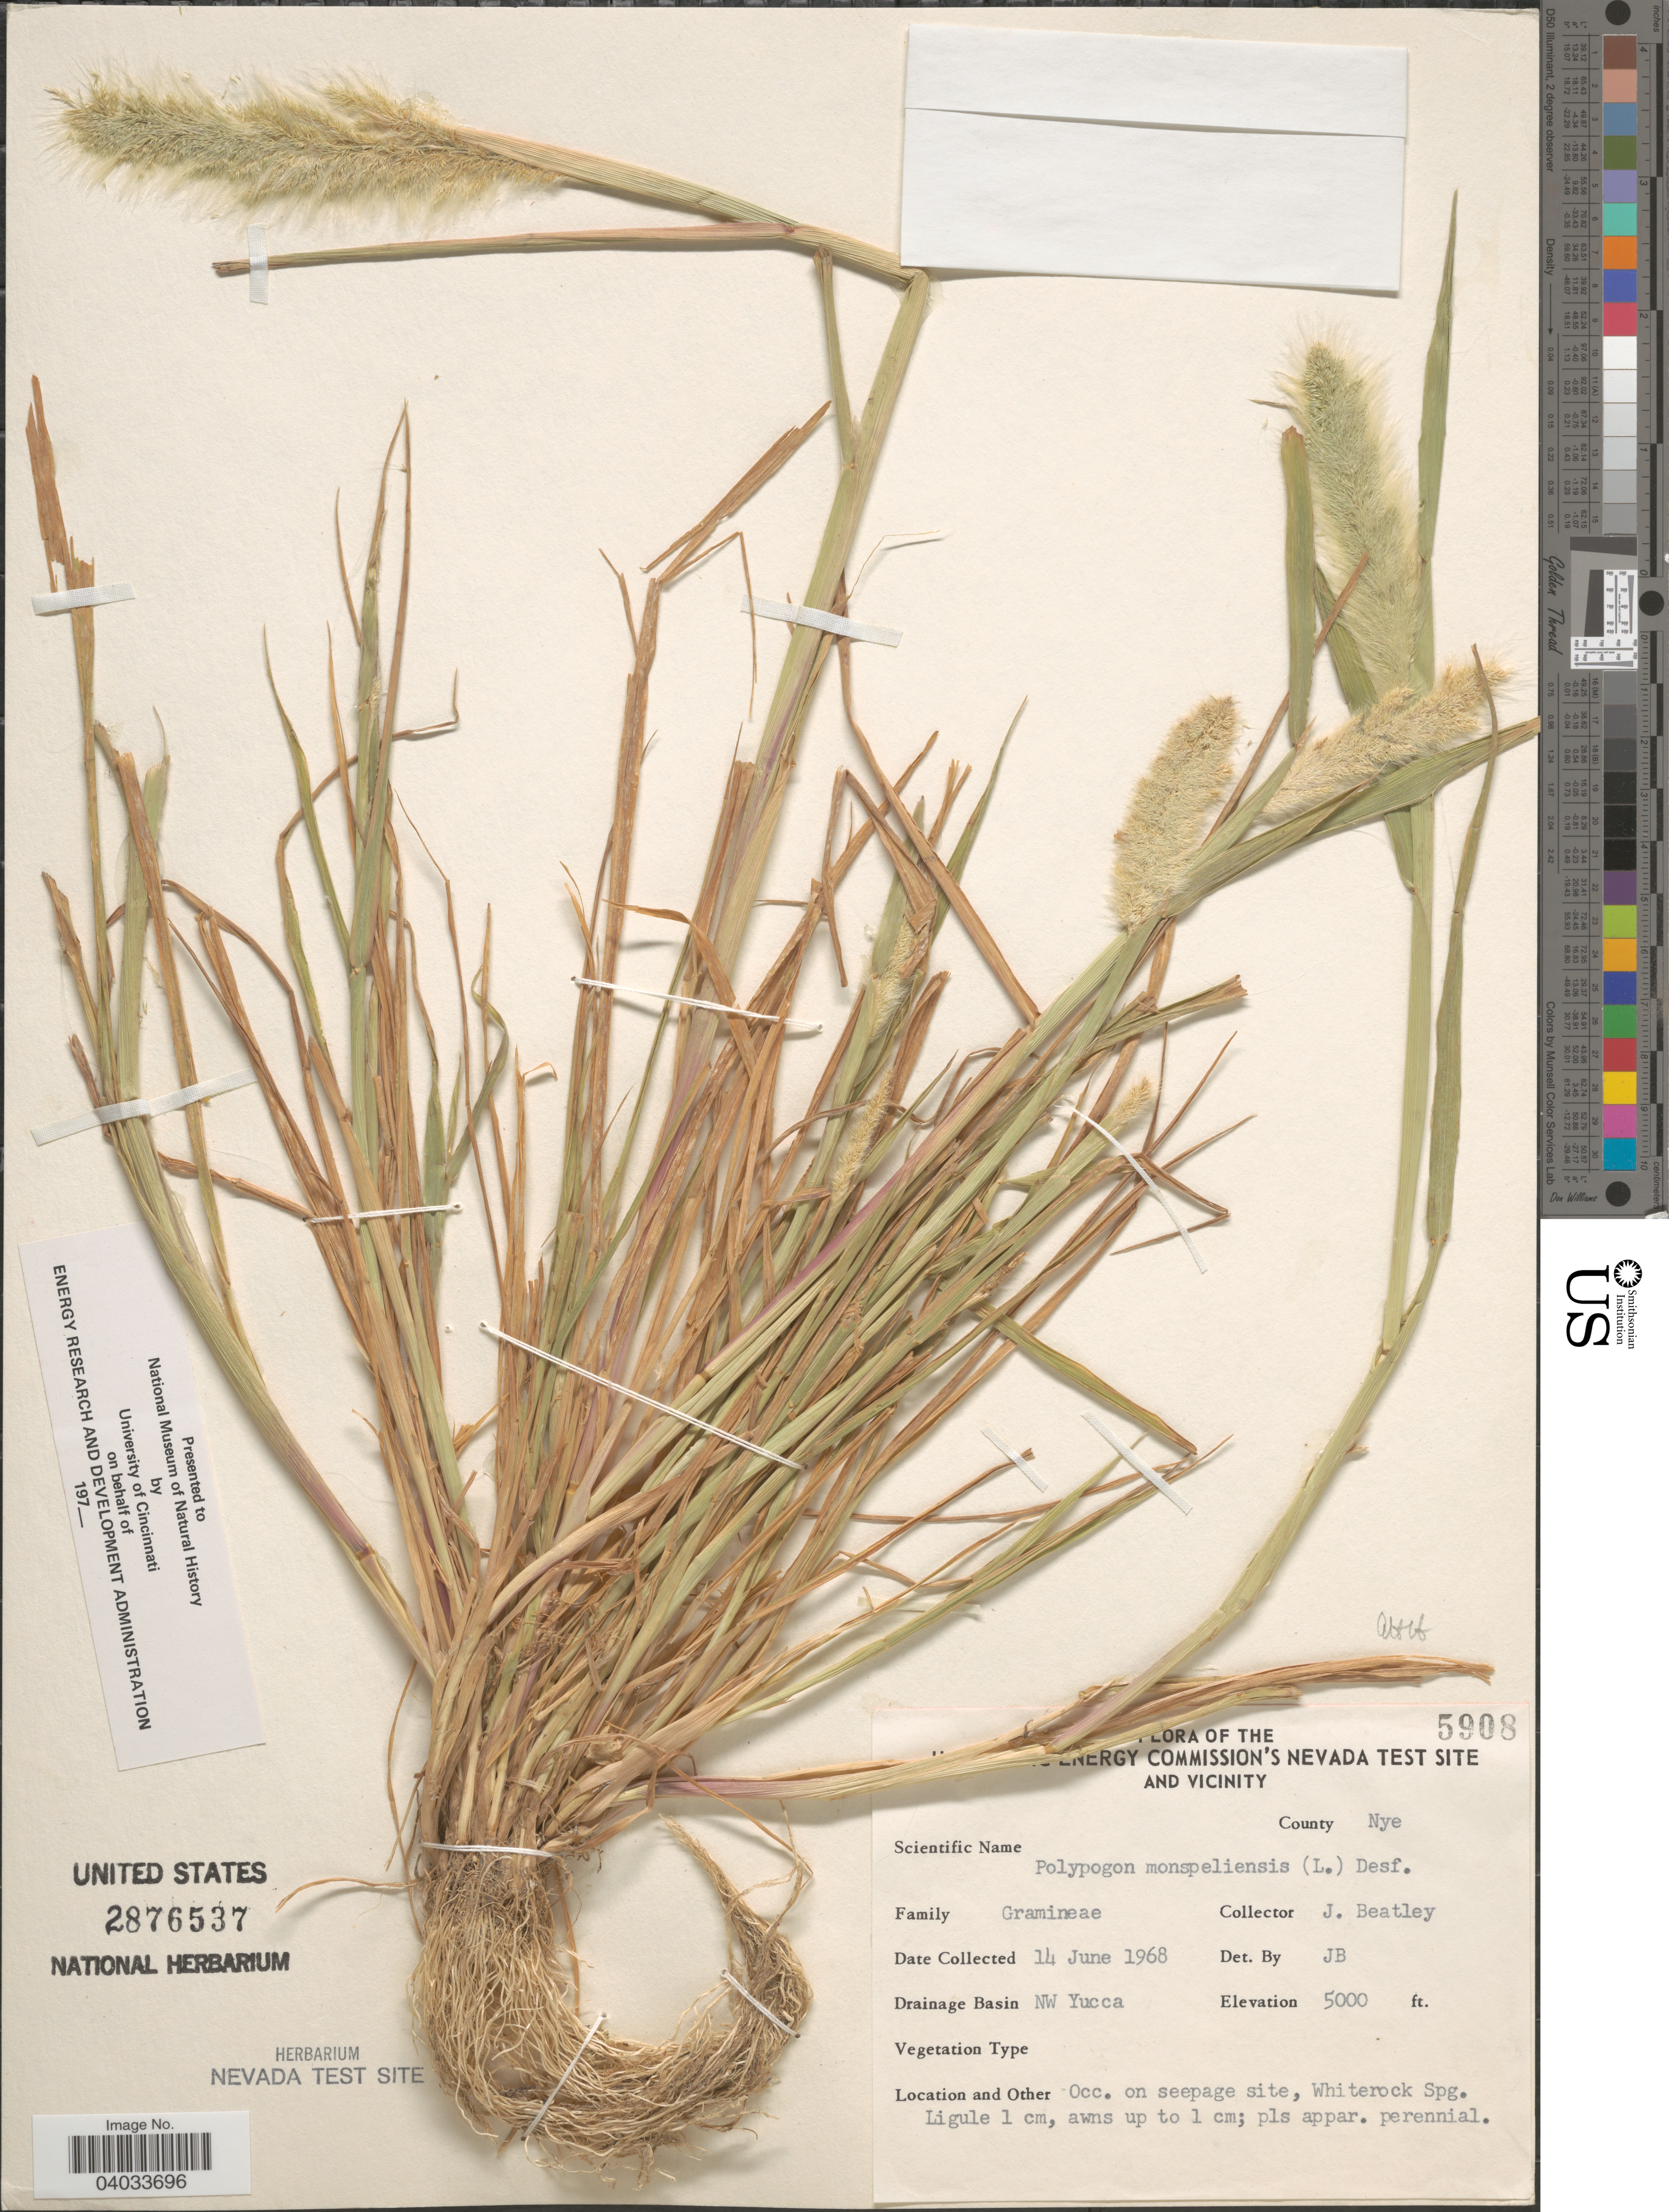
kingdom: Plantae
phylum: Tracheophyta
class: Liliopsida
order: Poales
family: Poaceae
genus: Polypogon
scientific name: Polypogon monspeliensis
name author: (L.) Desf.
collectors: J. C. Beatley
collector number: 5908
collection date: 1968-06-14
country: United States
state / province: Nevada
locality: U.S. Atomic Energy Commission's Nevada Test Site and vicinity. County Nye. Drainage Basin NW Yucca. Occ. on seepage site, Whiterock Spg.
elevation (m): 1524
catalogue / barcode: US 2876537